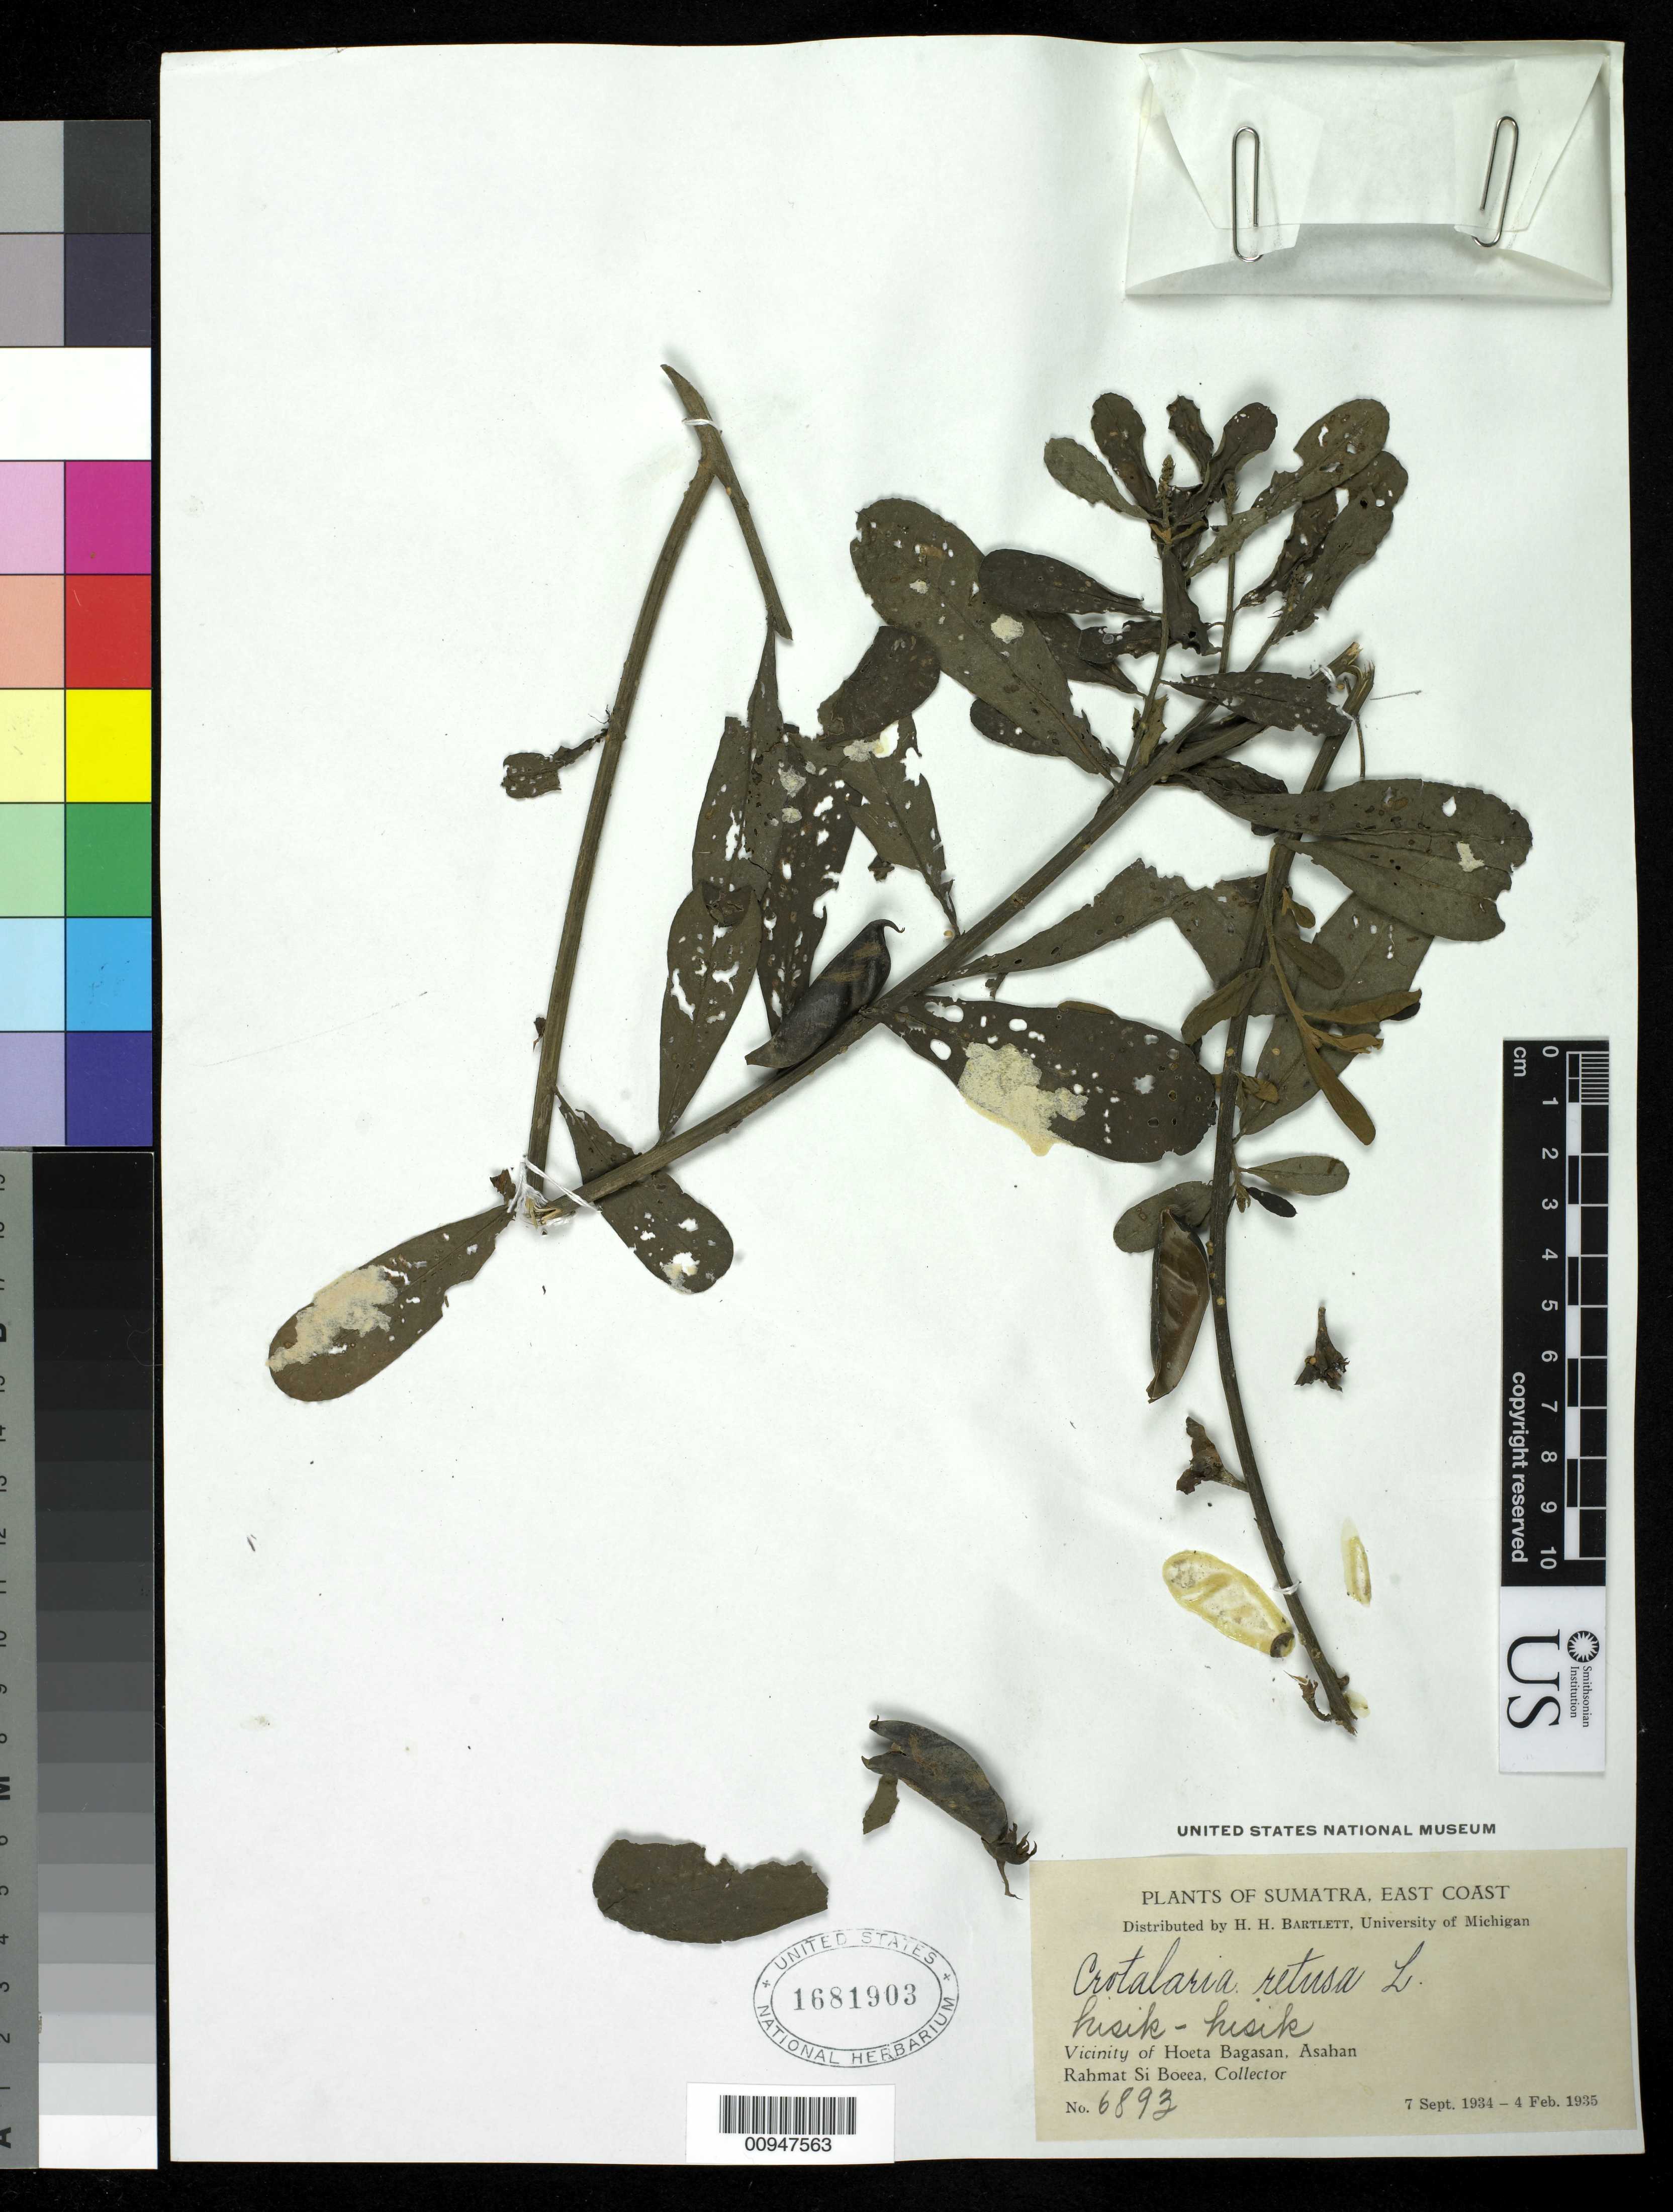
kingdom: Plantae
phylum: Tracheophyta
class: Magnoliopsida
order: Fabales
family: Fabaceae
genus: Crotalaria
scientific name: Crotalaria retusa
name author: L.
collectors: Rahmat Si Boeea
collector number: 6893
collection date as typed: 07 Sep 1934 to 04 Feb 1935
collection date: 1934-09-07/1935-02-04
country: Indonesia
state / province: Sumatra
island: Sumatra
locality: vicinity of Hoeta Bagasan, Asahan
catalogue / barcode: US 1681903